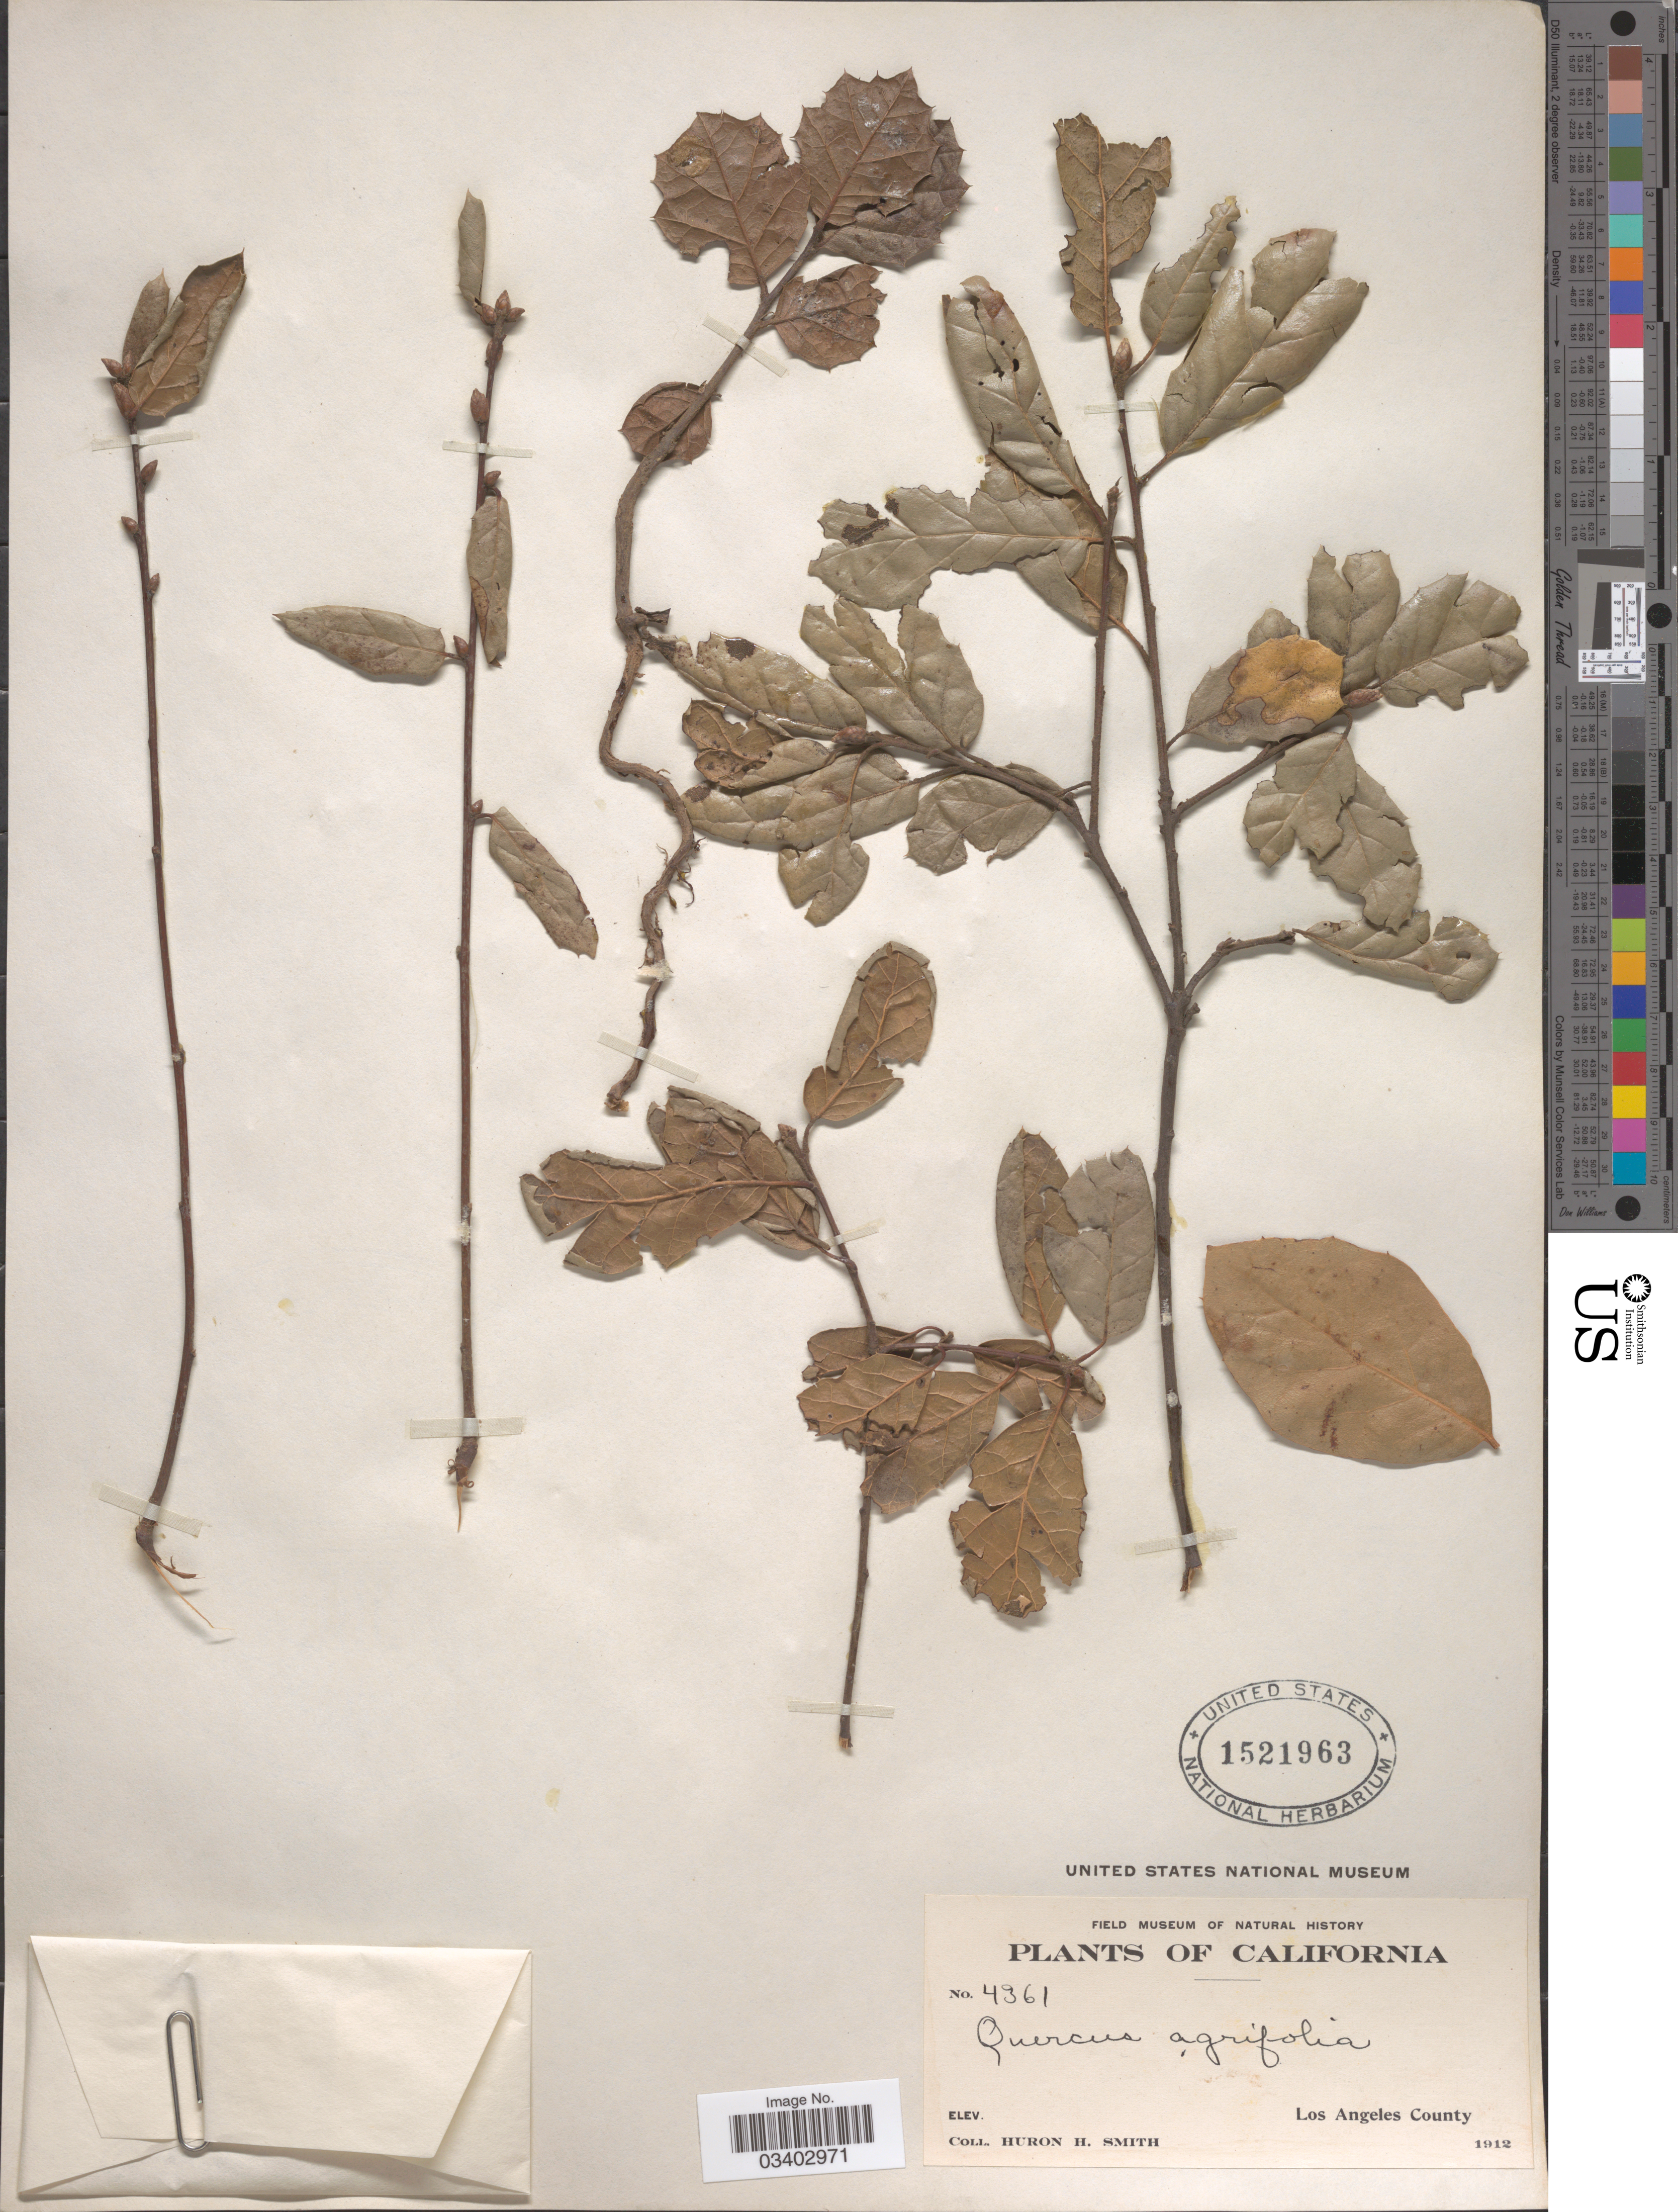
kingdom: Plantae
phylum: Tracheophyta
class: Magnoliopsida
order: Fagales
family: Fagaceae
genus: Quercus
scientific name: Quercus agrifolia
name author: Née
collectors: Huron H. Smith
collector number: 4361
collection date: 1912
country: United States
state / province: California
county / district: Los Angeles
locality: Los Angeles County.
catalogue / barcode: US 1521963